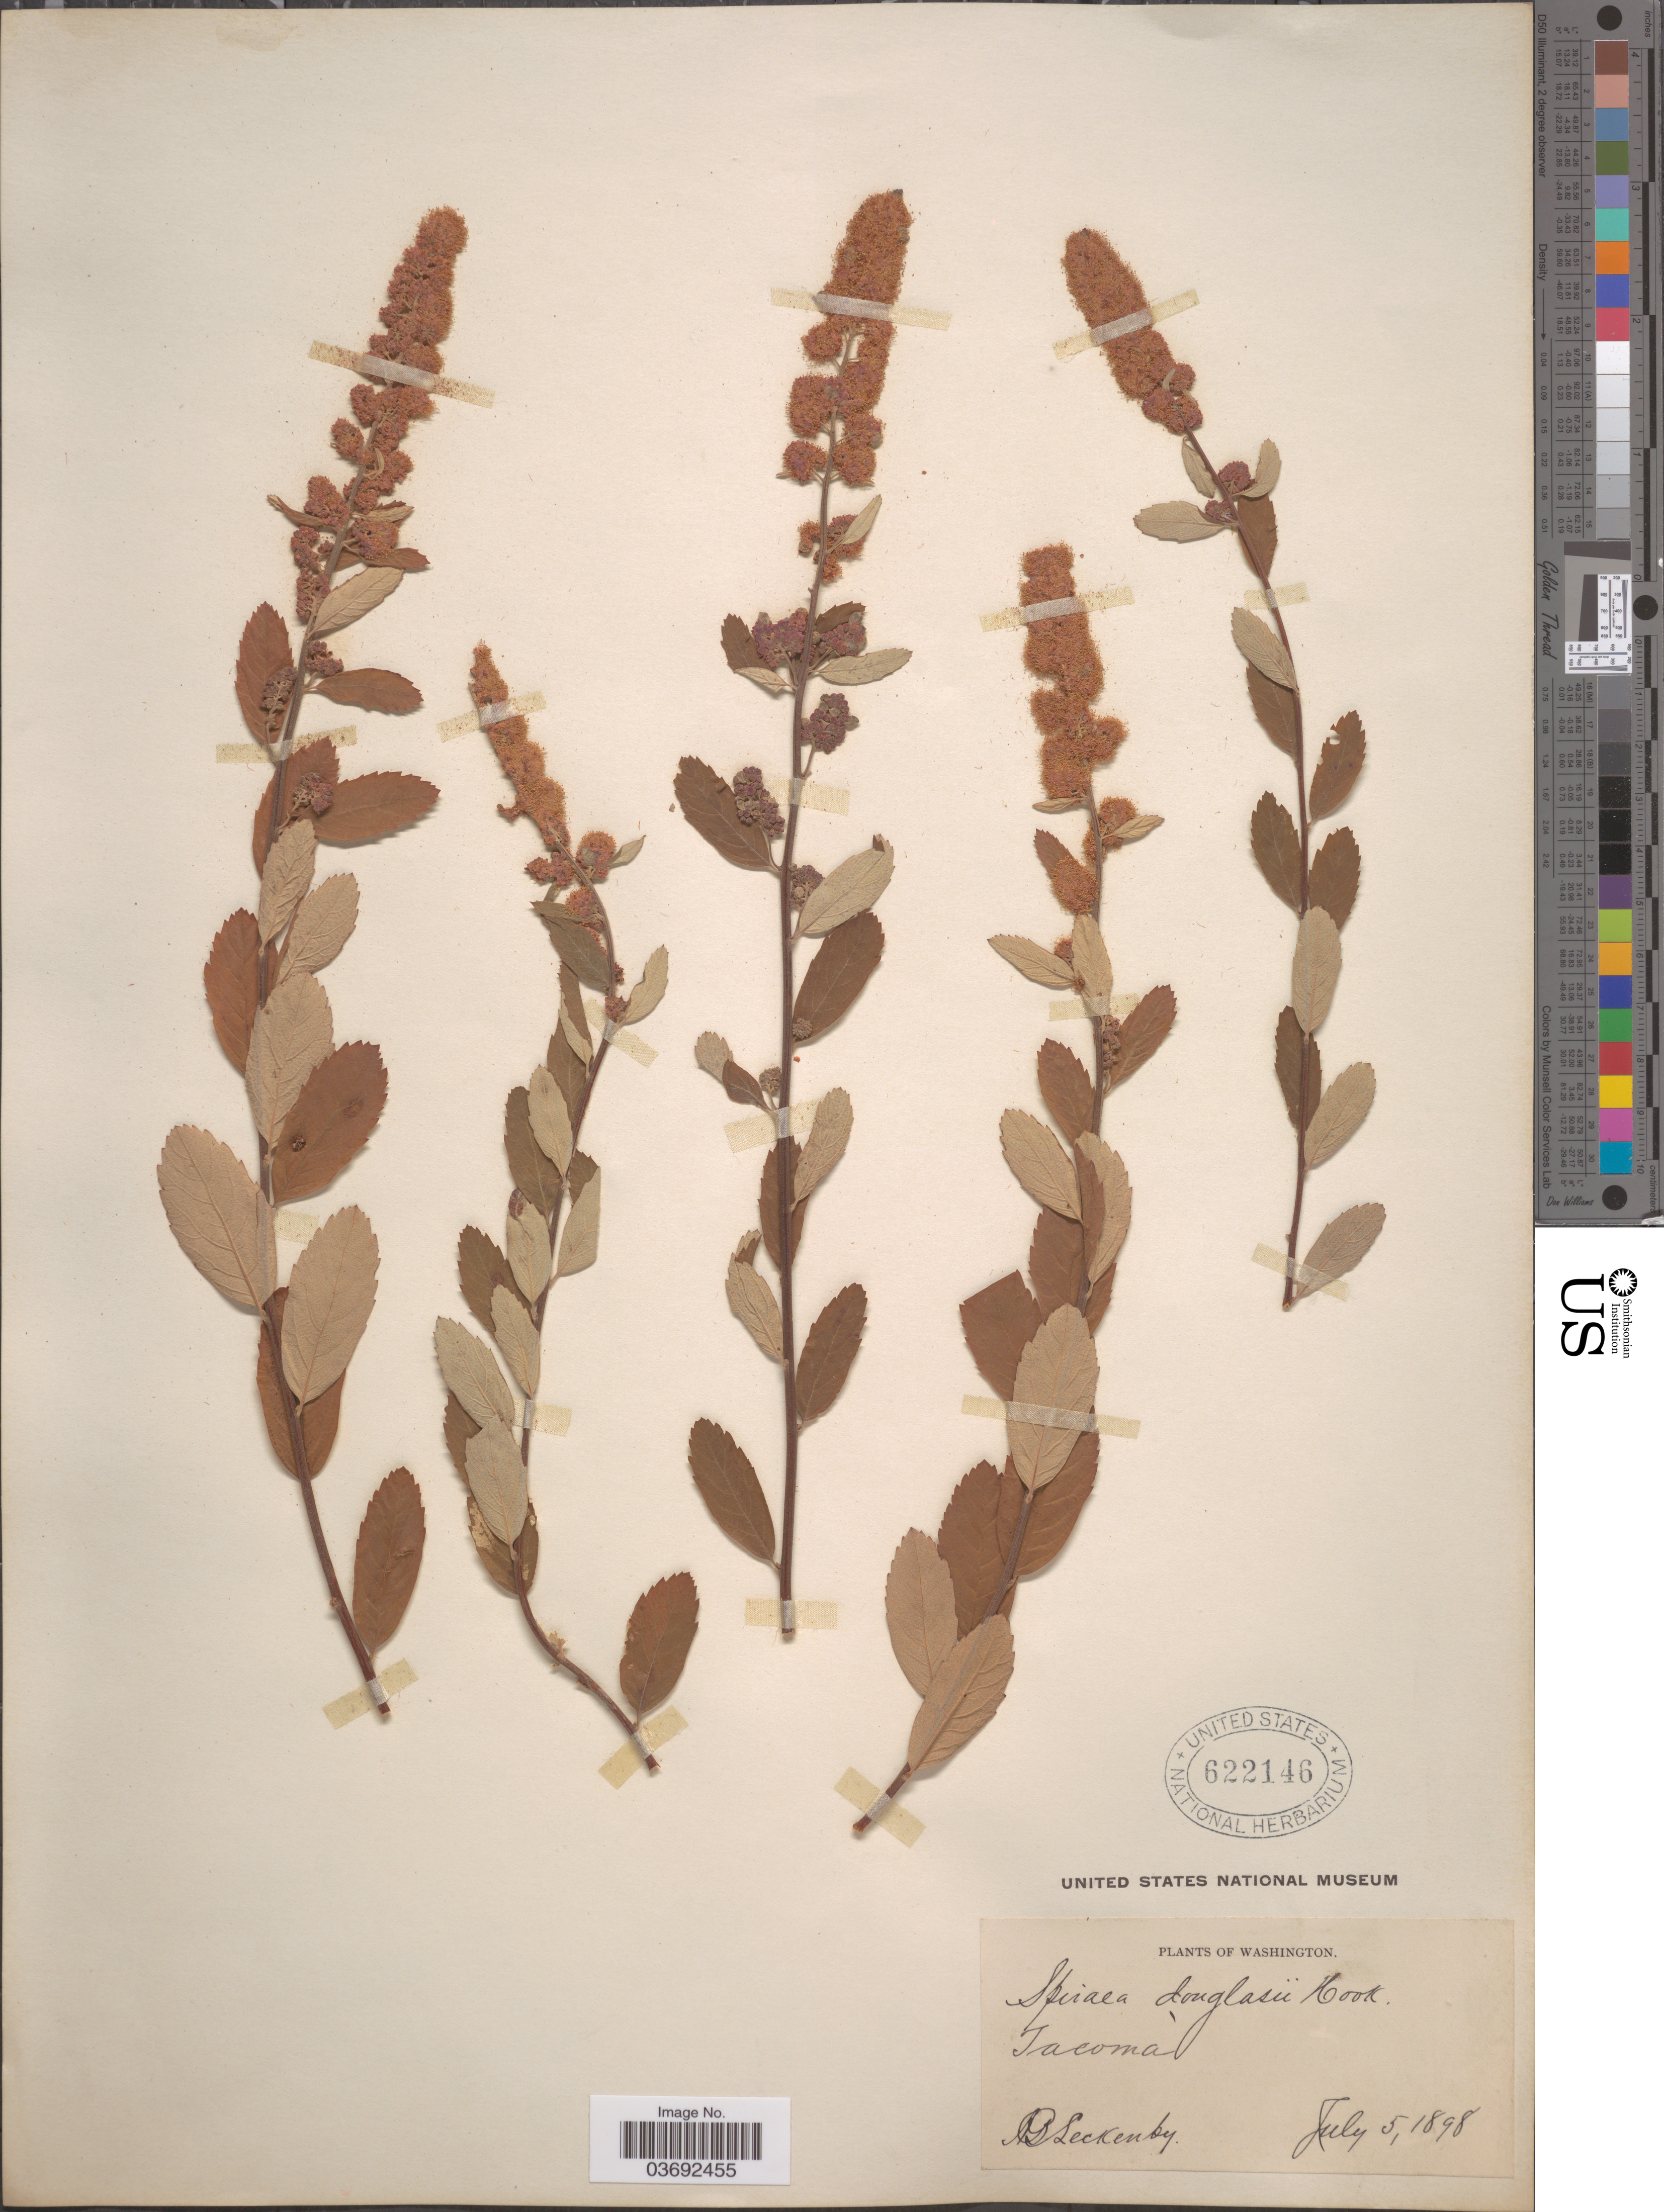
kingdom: Plantae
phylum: Tracheophyta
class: Magnoliopsida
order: Rosales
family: Rosaceae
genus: Spiraea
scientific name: Spiraea douglasii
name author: Hook.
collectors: A. Leckenby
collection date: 1898-07-05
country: United States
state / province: Washington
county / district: Pierce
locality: Tacoma.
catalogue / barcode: US 622146